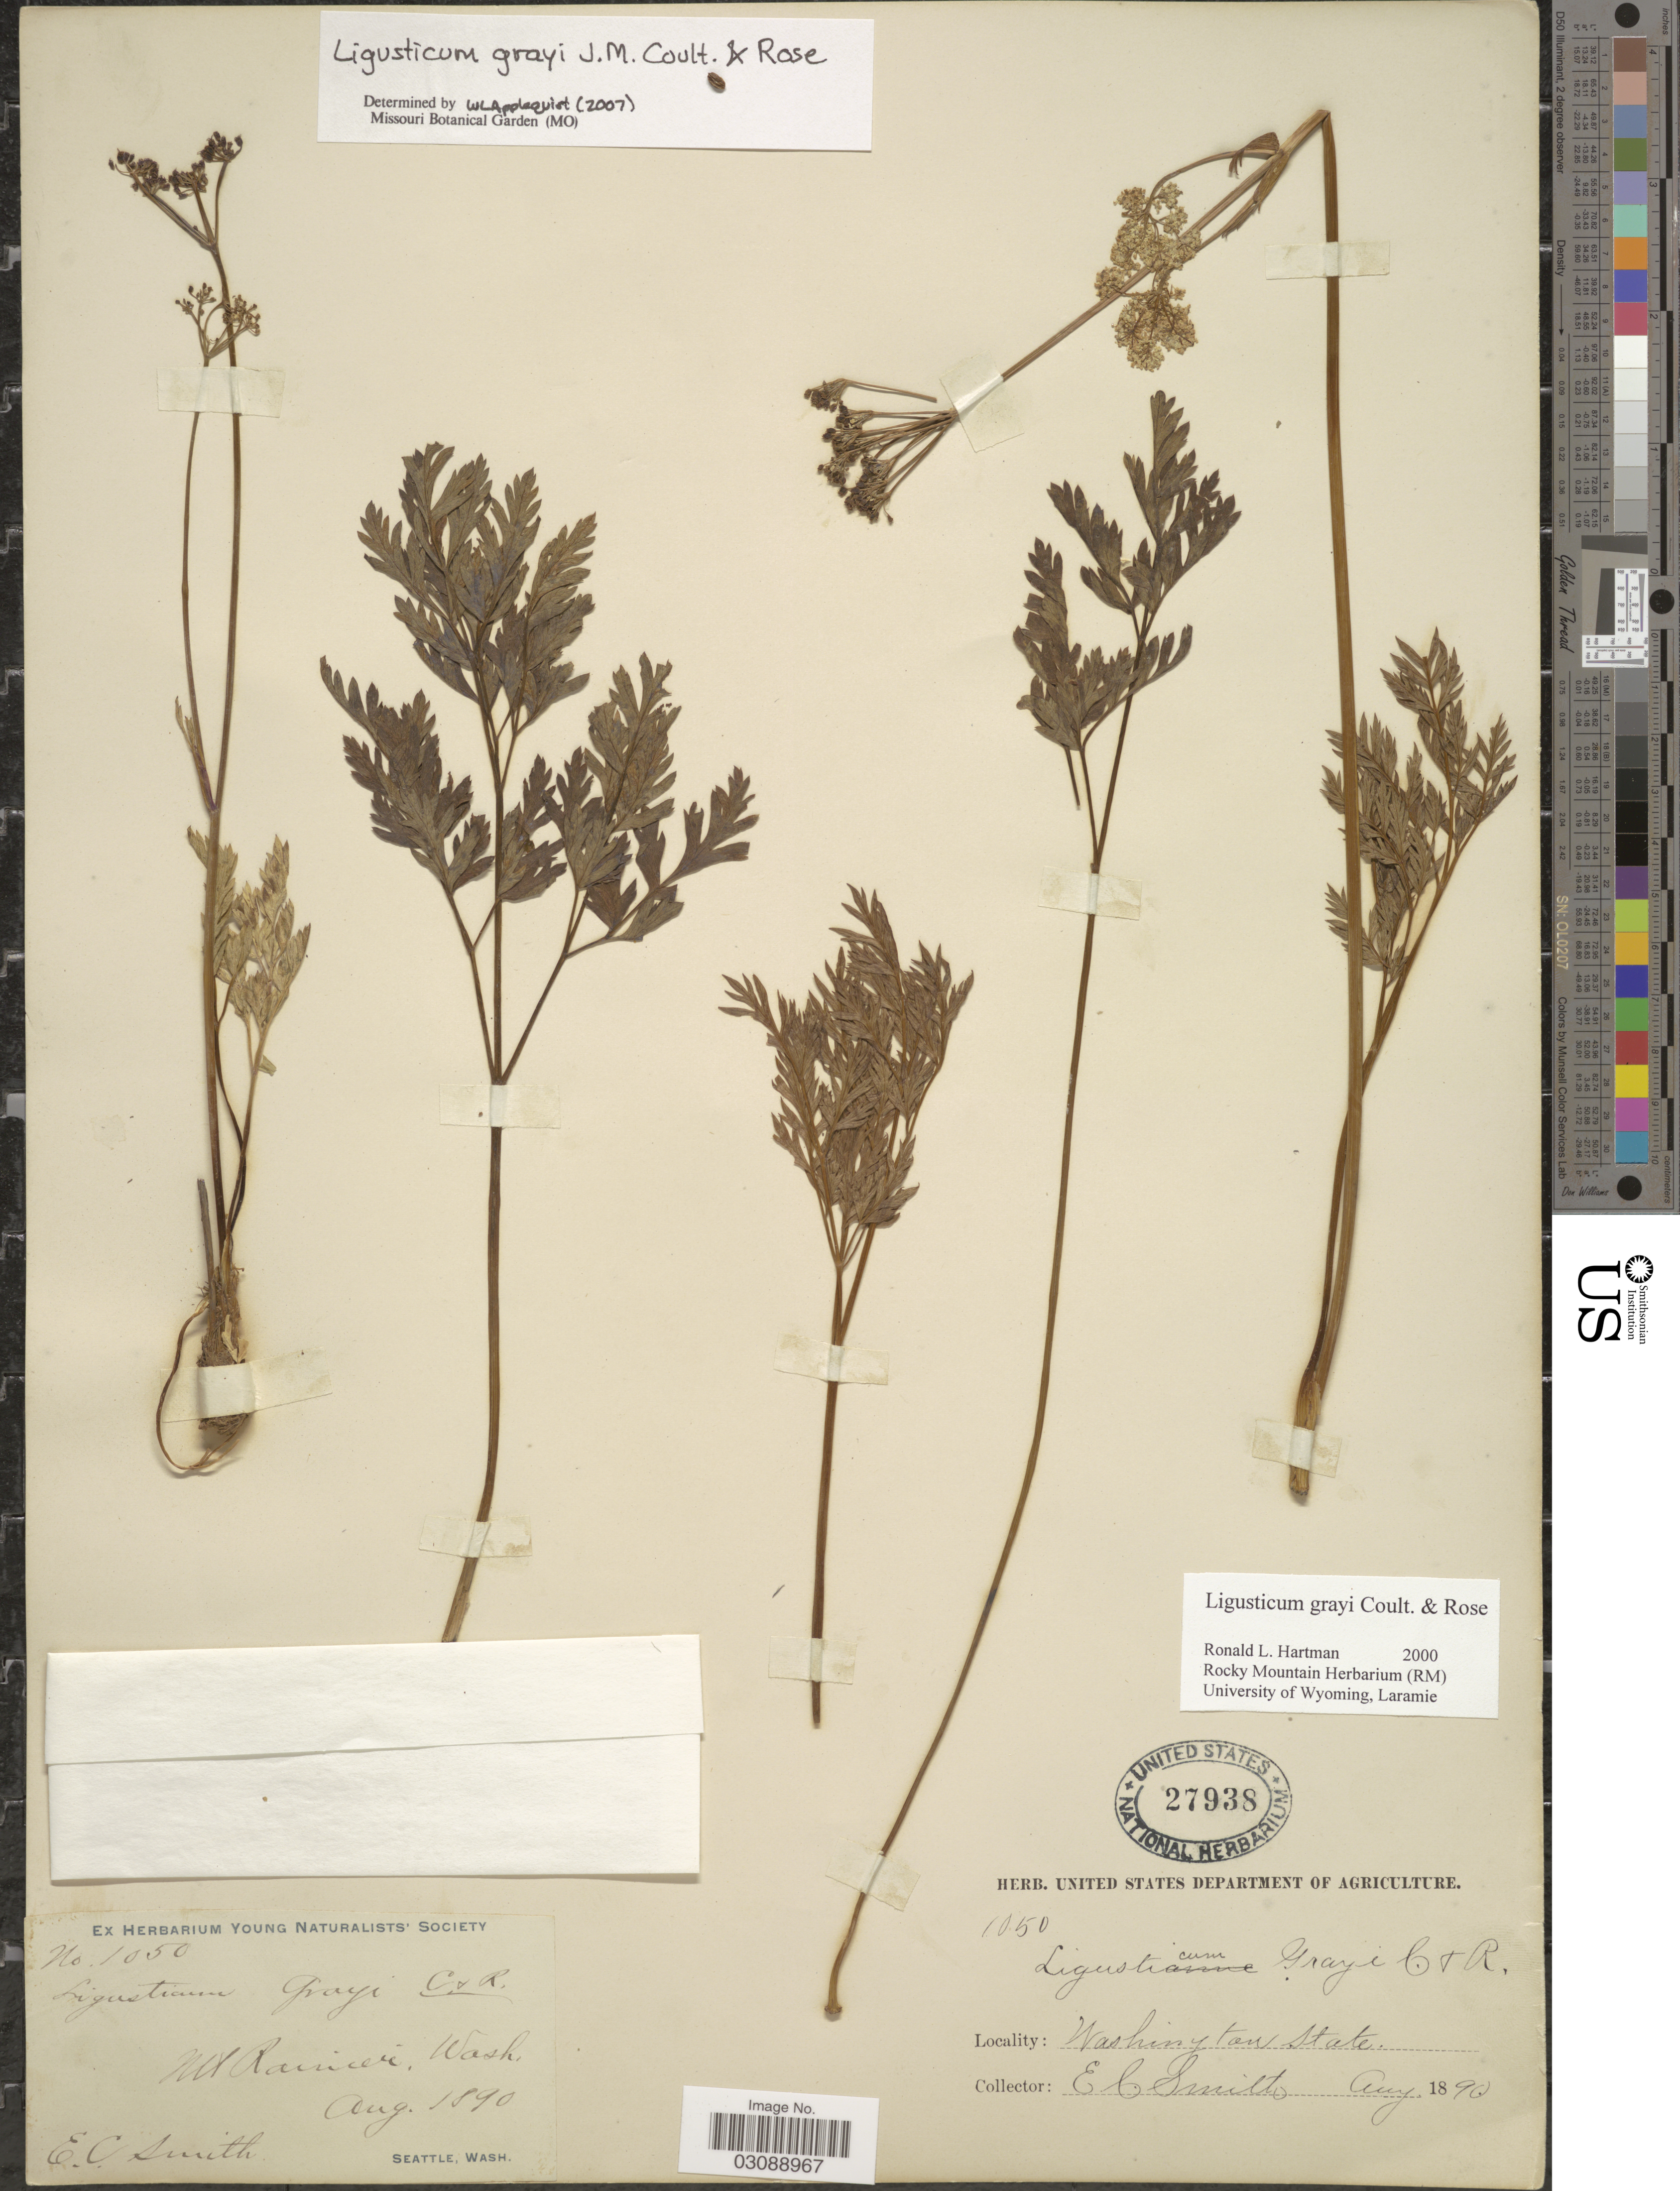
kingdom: Plantae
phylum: Tracheophyta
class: Magnoliopsida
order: Apiales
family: Apiaceae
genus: Ligusticum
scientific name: Ligusticum grayi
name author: J.M. Coult. & Rose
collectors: E. Smith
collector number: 1050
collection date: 1890-08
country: United States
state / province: Washington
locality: Mt. Rainier.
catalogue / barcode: US 27938